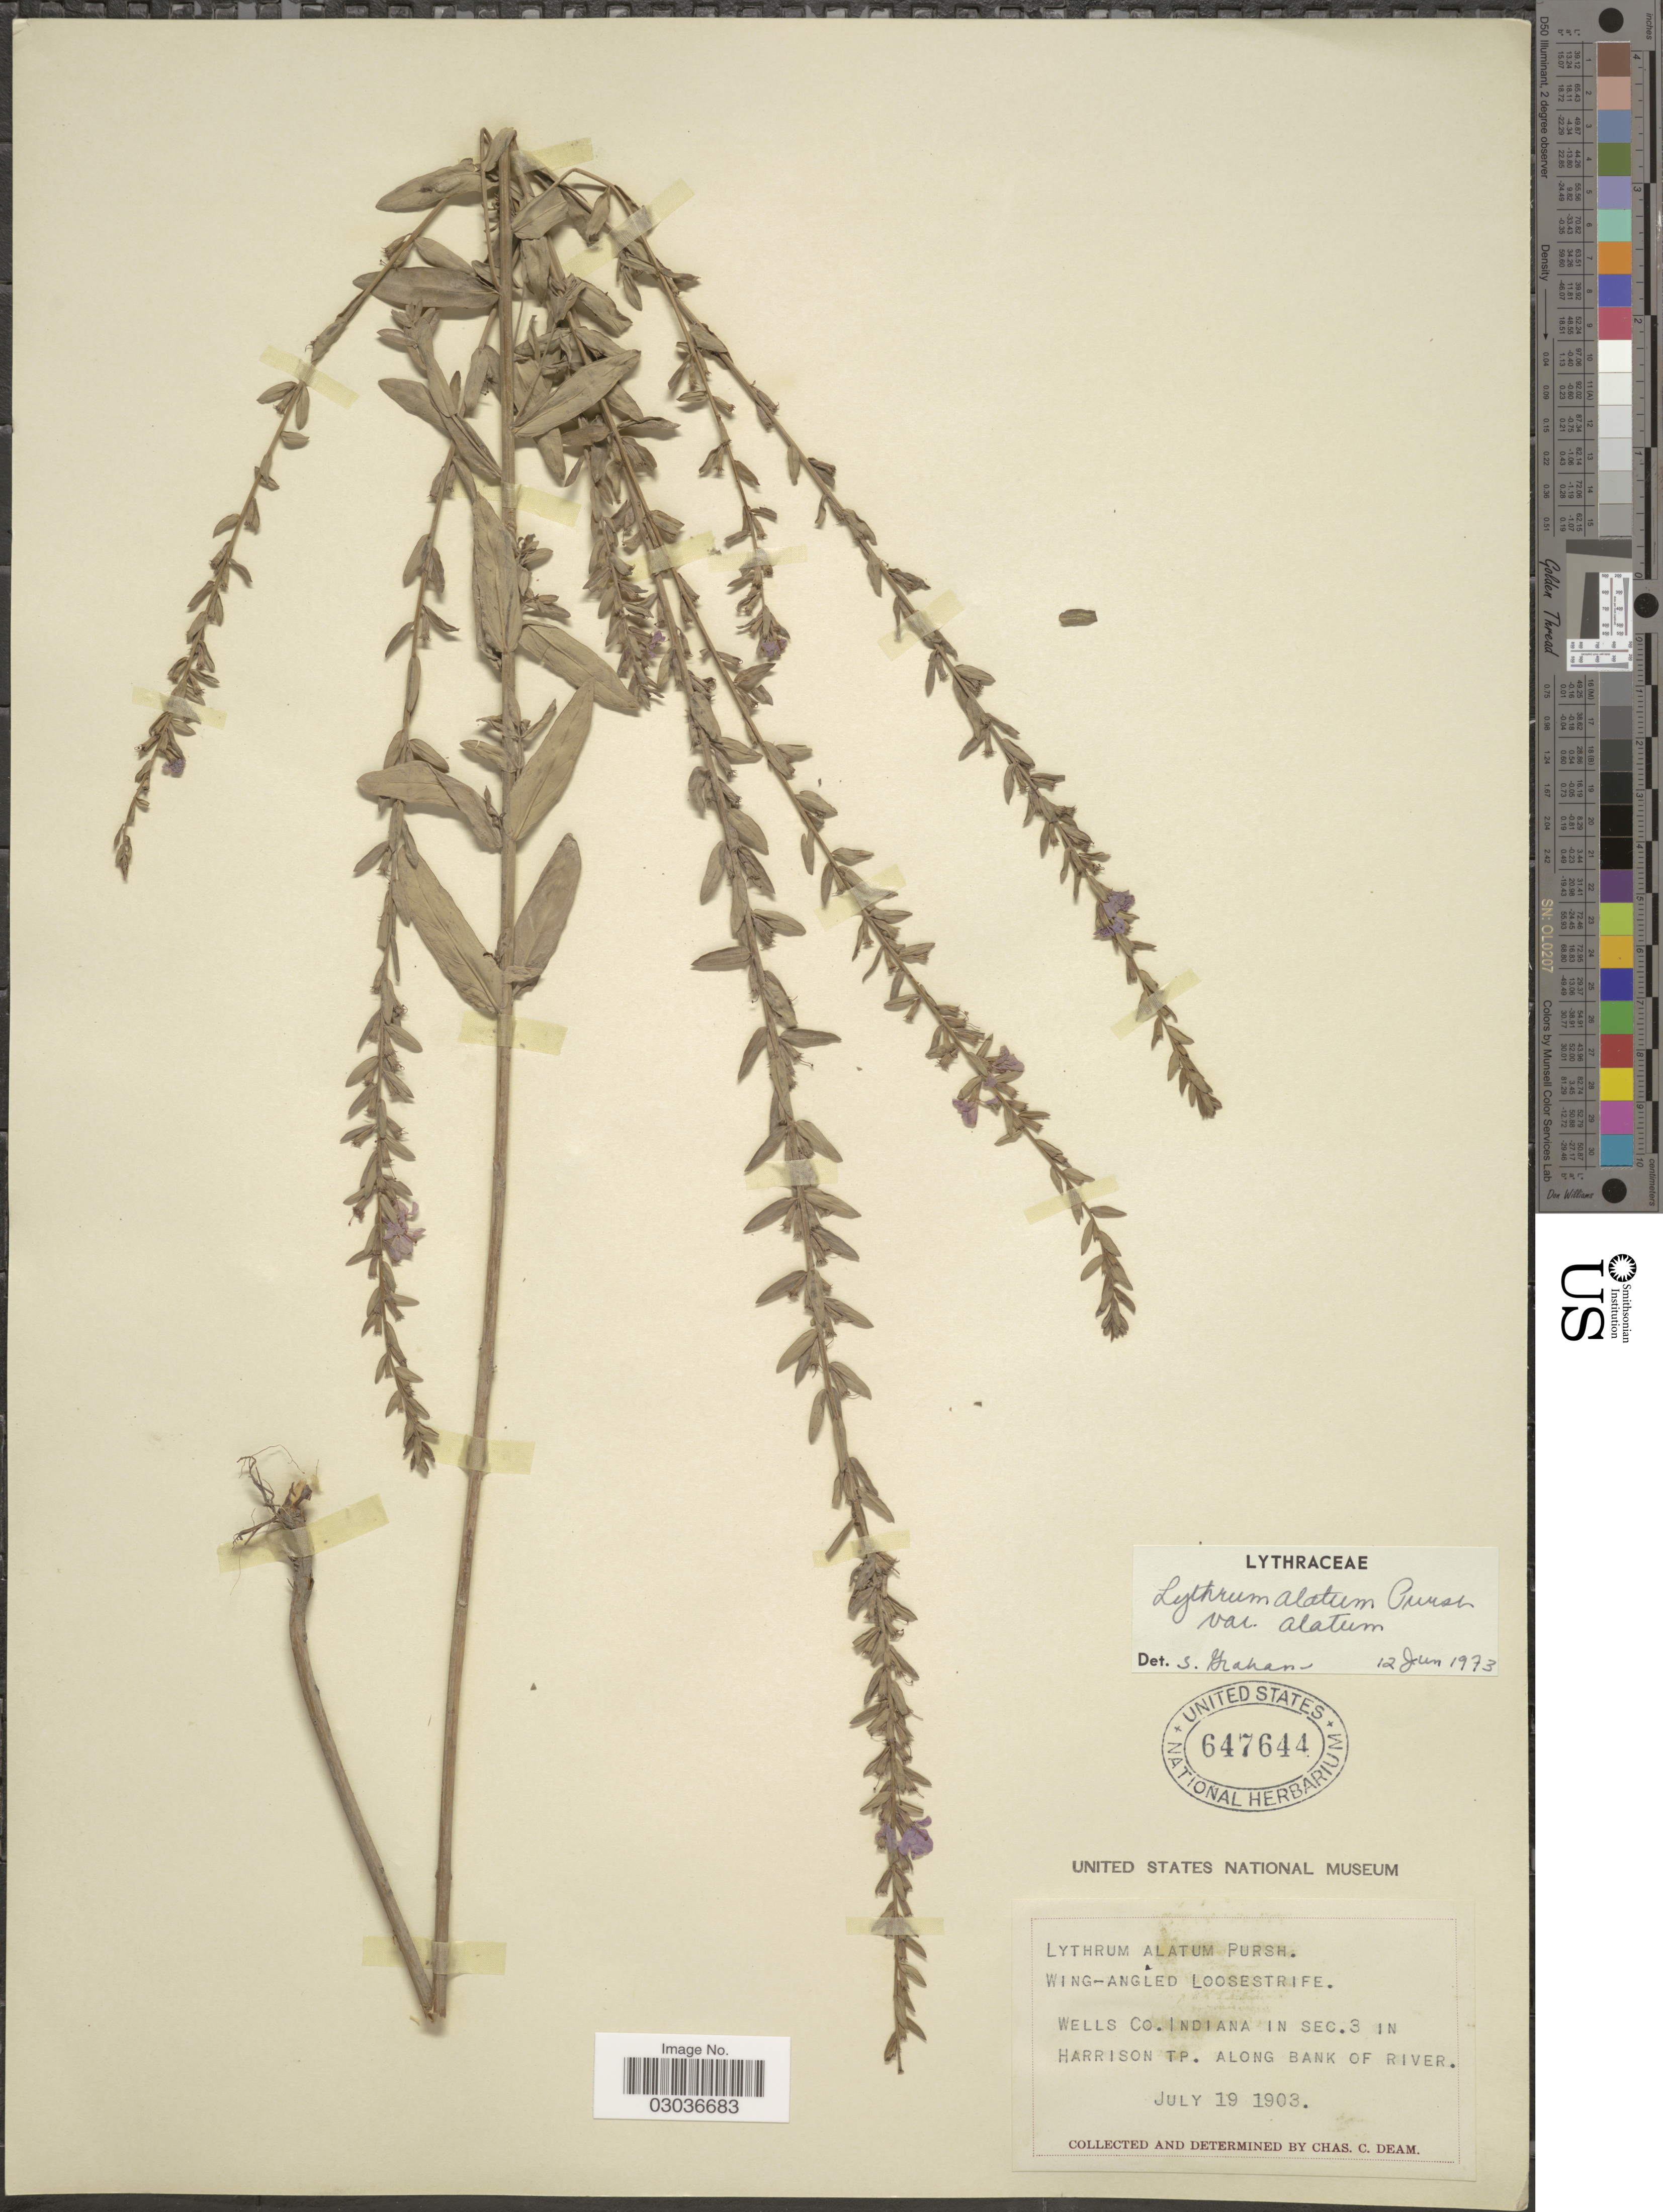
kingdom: Plantae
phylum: Tracheophyta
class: Magnoliopsida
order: Myrtales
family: Lythraceae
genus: Lythrum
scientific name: Lythrum alatum var. alatum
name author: Pursh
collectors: C. C. Deam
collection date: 1903-07-19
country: United States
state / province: Indiana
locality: Wells Co. Indiana in Sec.3 in Harrison Tp. along bank of river.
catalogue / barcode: US 647644